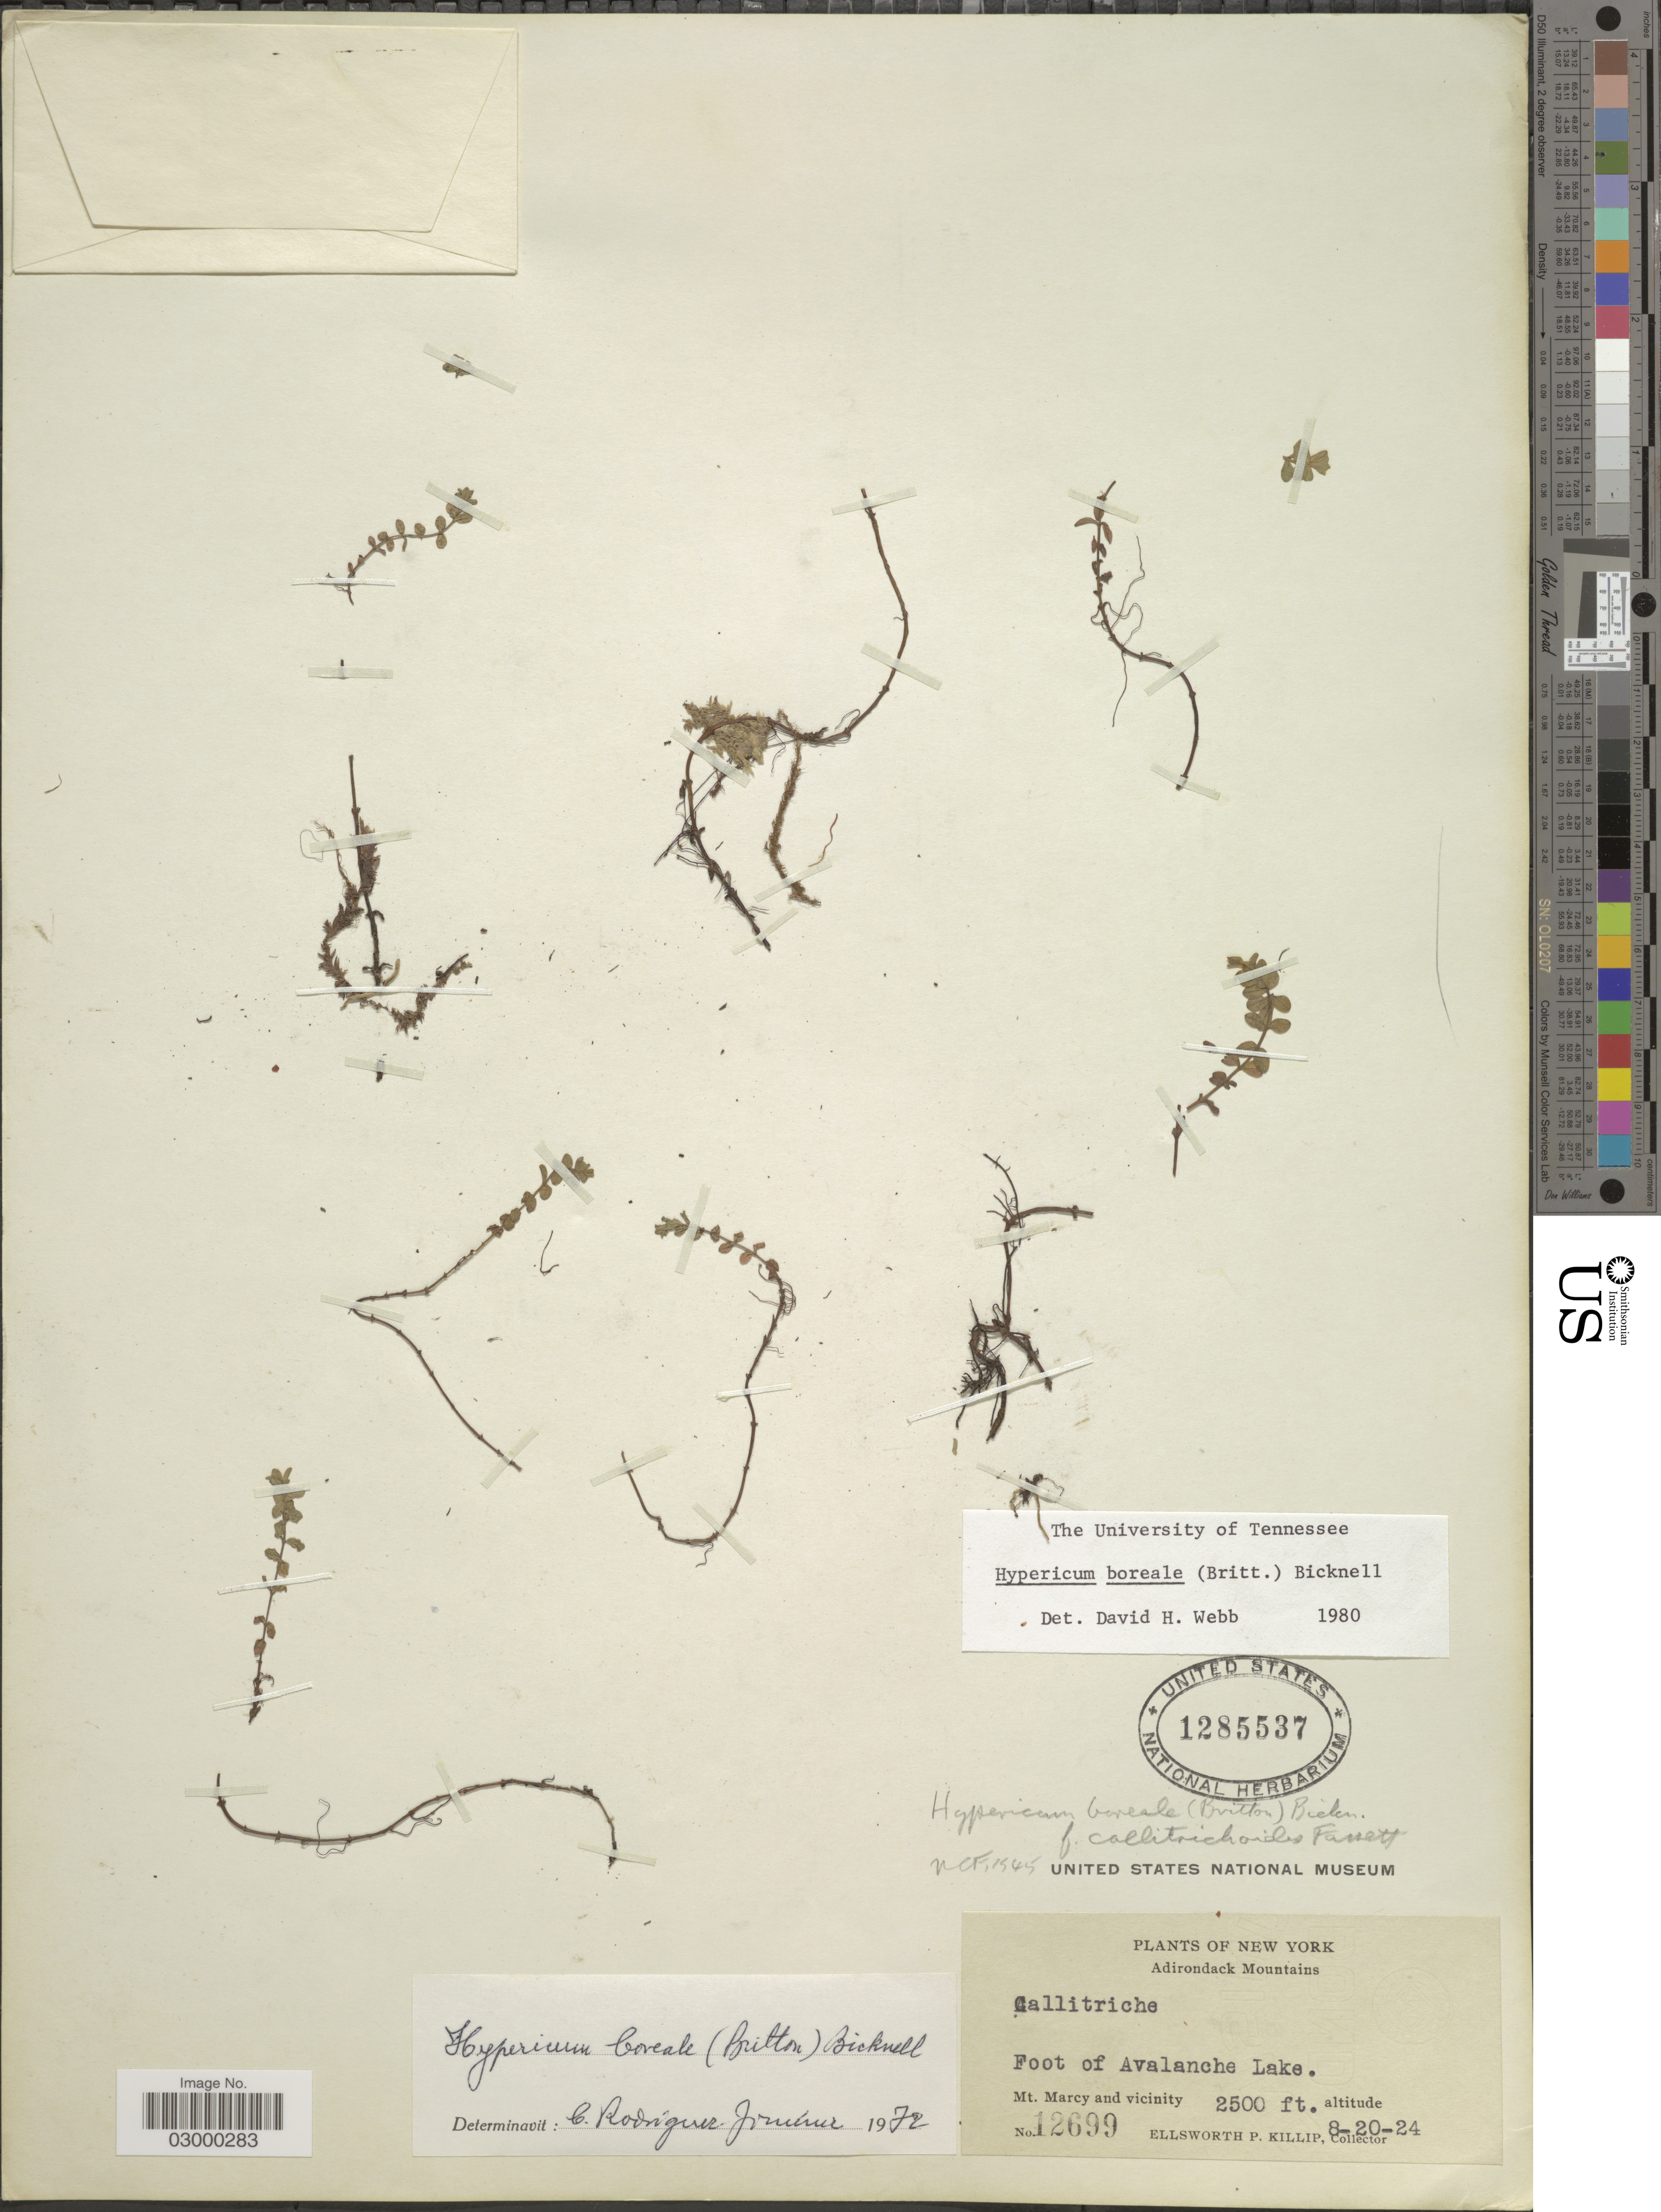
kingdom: Plantae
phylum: Tracheophyta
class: Magnoliopsida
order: Malpighiales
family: Hypericaceae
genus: Hypericum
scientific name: Hypericum boreale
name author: (Britton) E.P. Bicknell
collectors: E. P. Killip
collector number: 12699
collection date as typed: Transcribed d/m/y: 20/8/24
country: United States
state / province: New York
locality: Adirondack Mountains, Foot of Avalanche Lake, Mt. Marcy and vicinity.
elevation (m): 762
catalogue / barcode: US 1285537